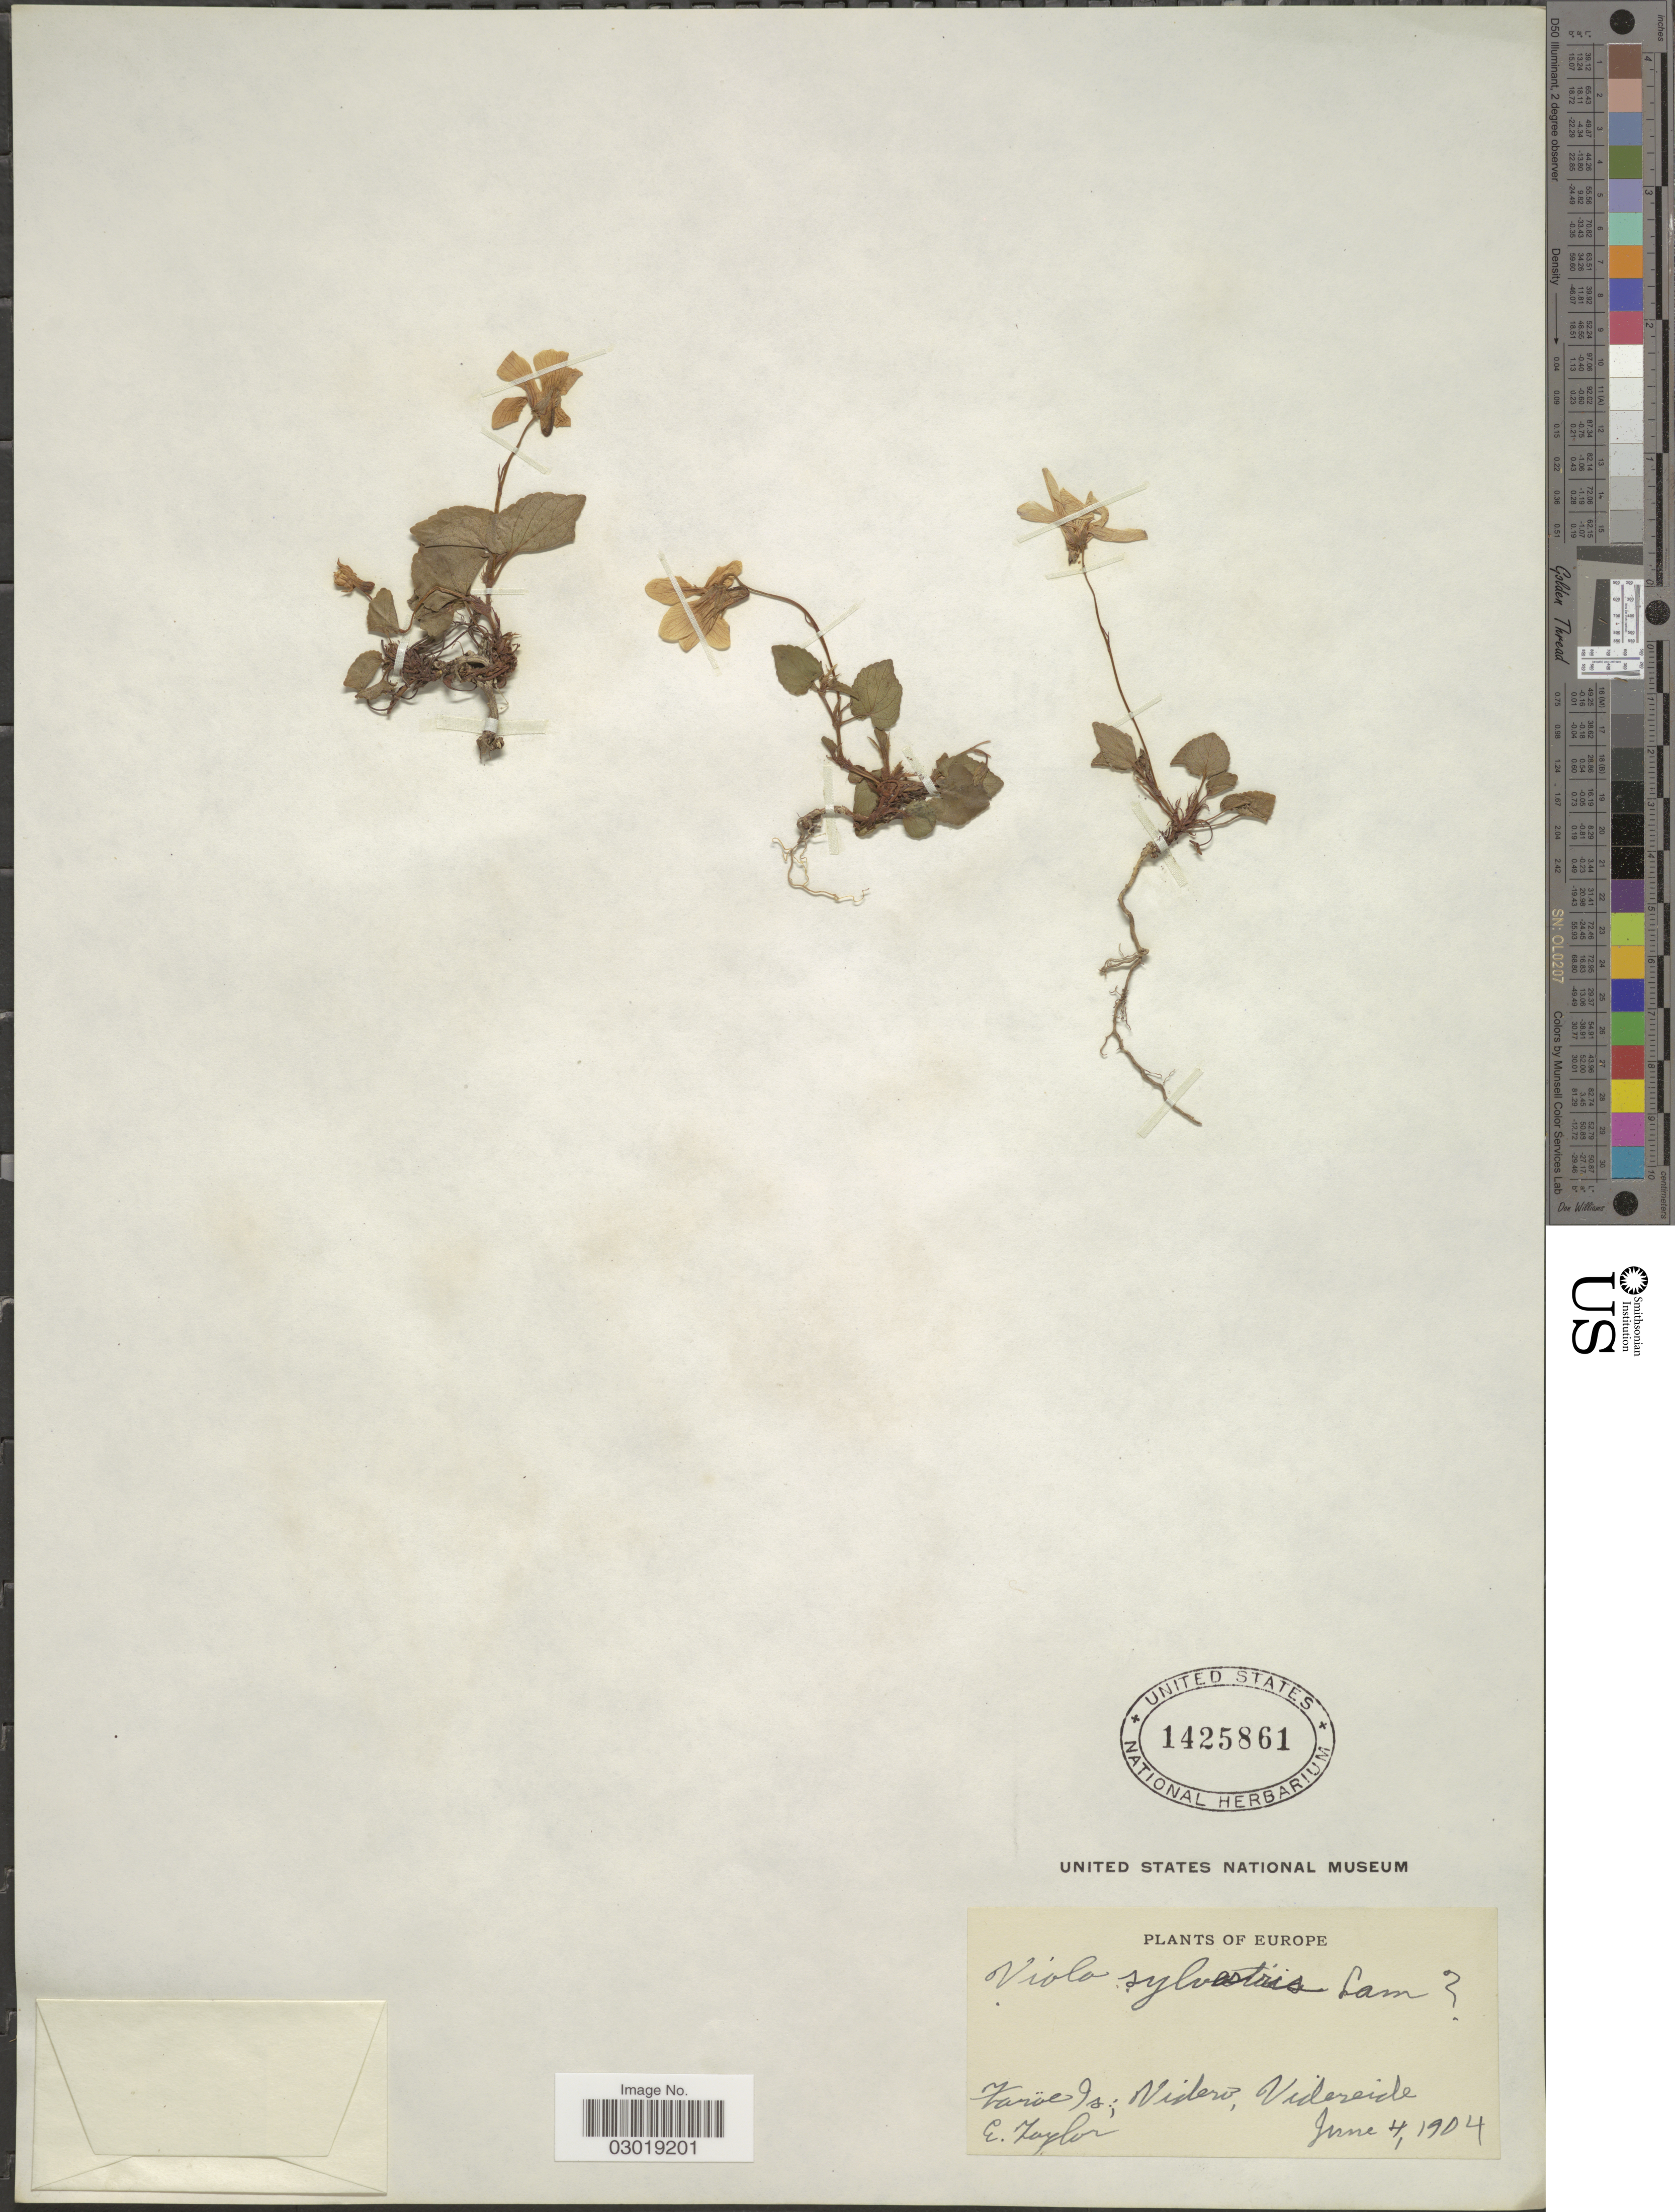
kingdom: Plantae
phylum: Tracheophyta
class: Magnoliopsida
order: Malpighiales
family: Violaceae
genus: Viola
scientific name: Viola sylvestris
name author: Lam.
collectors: E. Taylor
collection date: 1904-06-04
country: Faroe Islands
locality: Europe, Faröe Is.; Nidero, Videreide.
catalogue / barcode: US 1425861